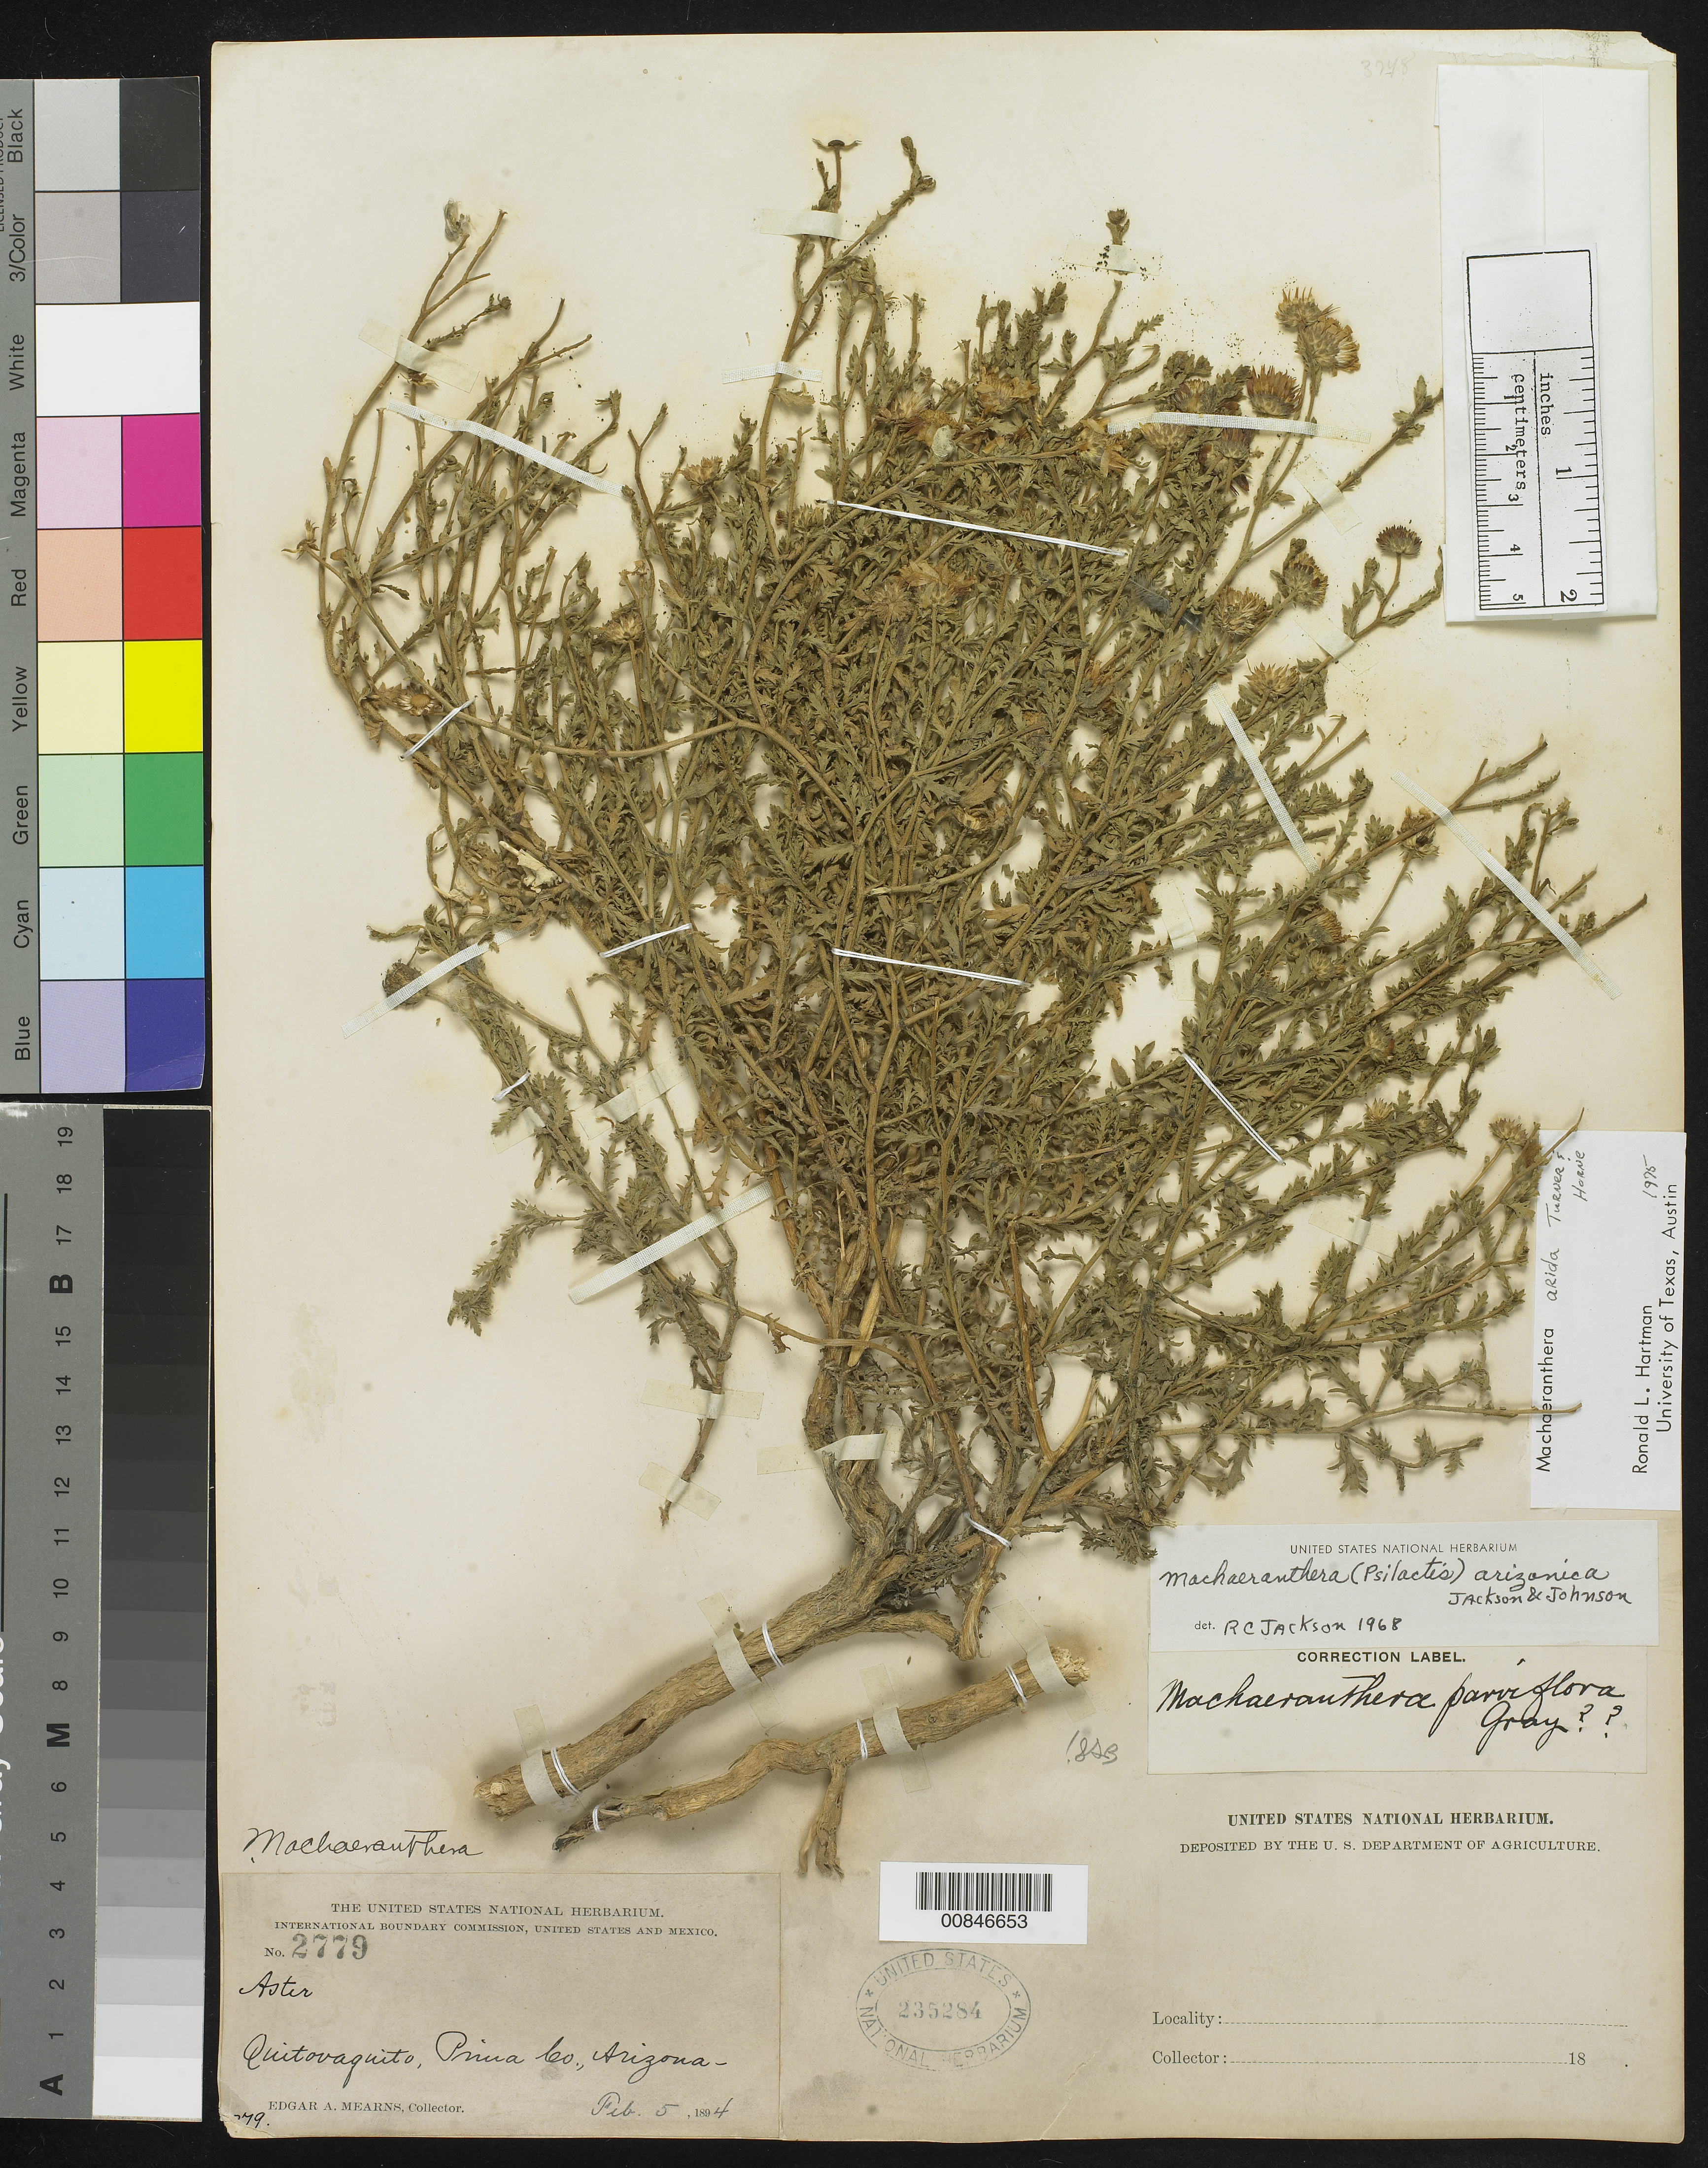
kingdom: Plantae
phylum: Tracheophyta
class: Magnoliopsida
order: Asterales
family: Asteraceae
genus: Machaeranthera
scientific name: Machaeranthera arida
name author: B.L. Turner & D.B. Horne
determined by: Hartman, R. L.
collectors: E. A. Mearns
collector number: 2779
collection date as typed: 05 Feb 1894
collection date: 1894-02-05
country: United States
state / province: Arizona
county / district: Pima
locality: Quitovaquito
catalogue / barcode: US 235284